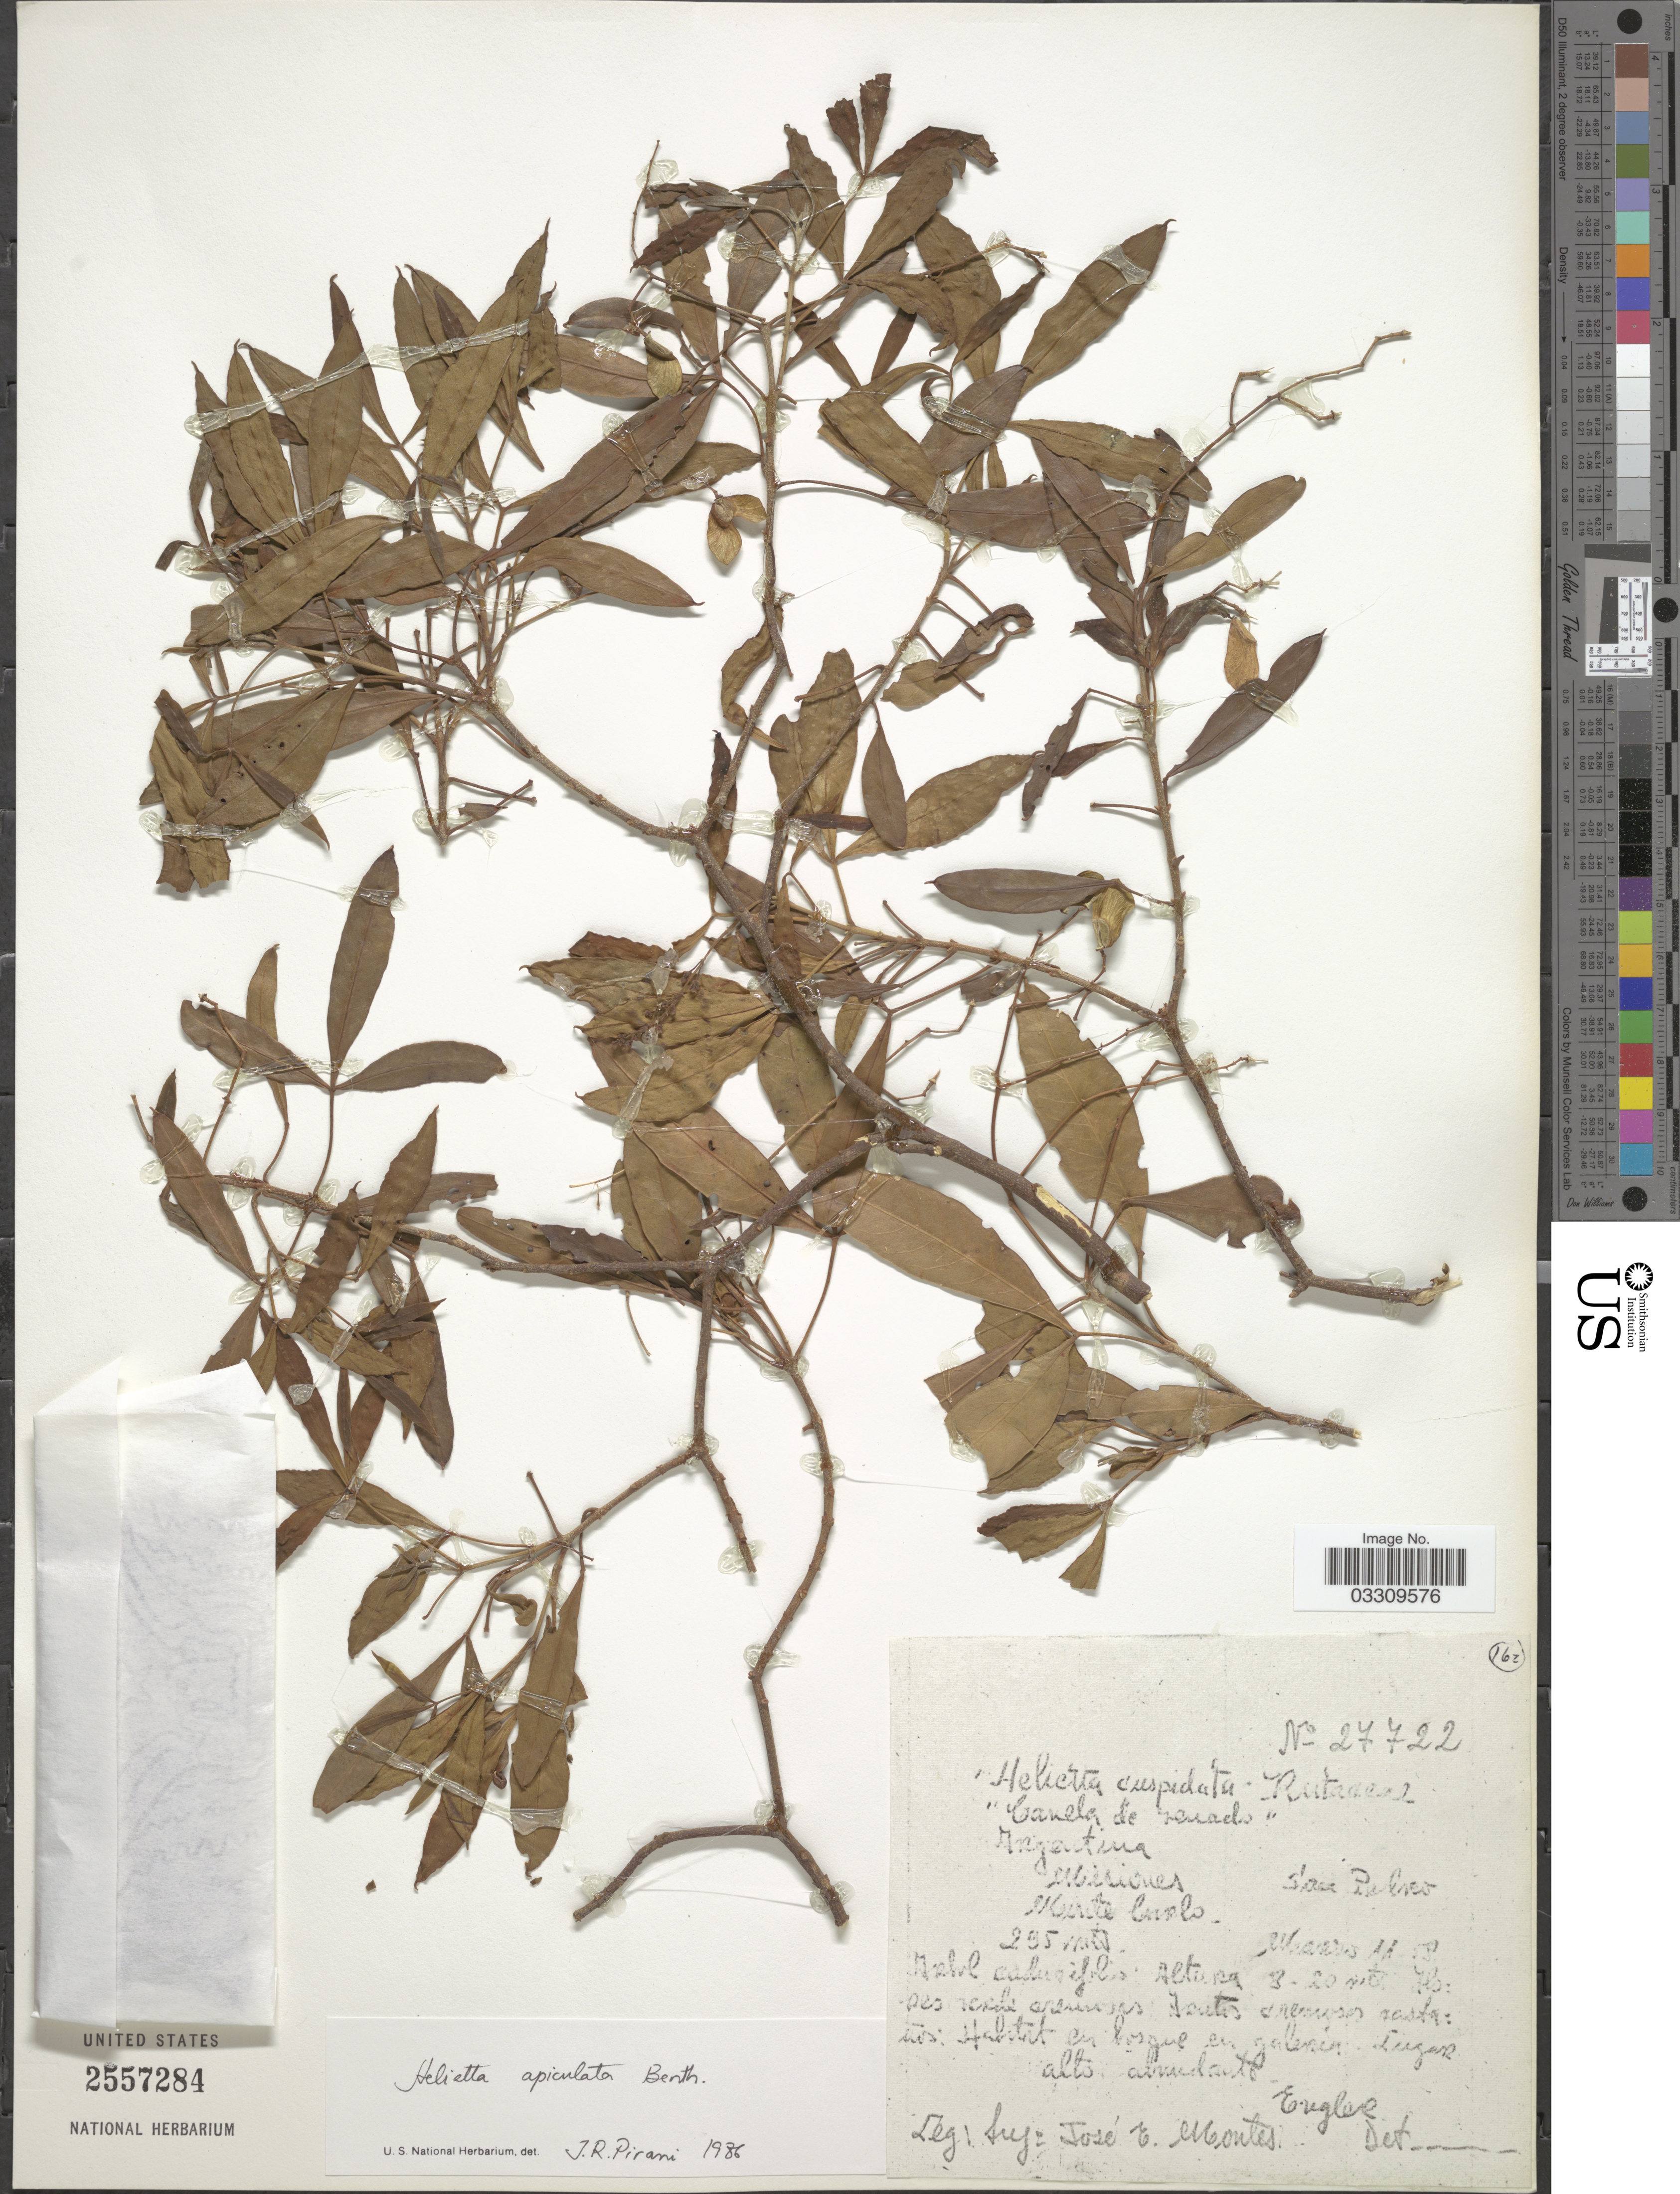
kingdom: Plantae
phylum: Tracheophyta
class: Liliopsida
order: Zingiberales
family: Zingiberaceae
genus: Amomum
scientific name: Amomum dealbatum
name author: Roxb.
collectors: J. E. Montes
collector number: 27722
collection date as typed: Transcribed d/m/y: 11/3/58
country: Argentina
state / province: Misiones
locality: San Pedro, Monte Carlo.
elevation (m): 235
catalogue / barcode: US 2557284